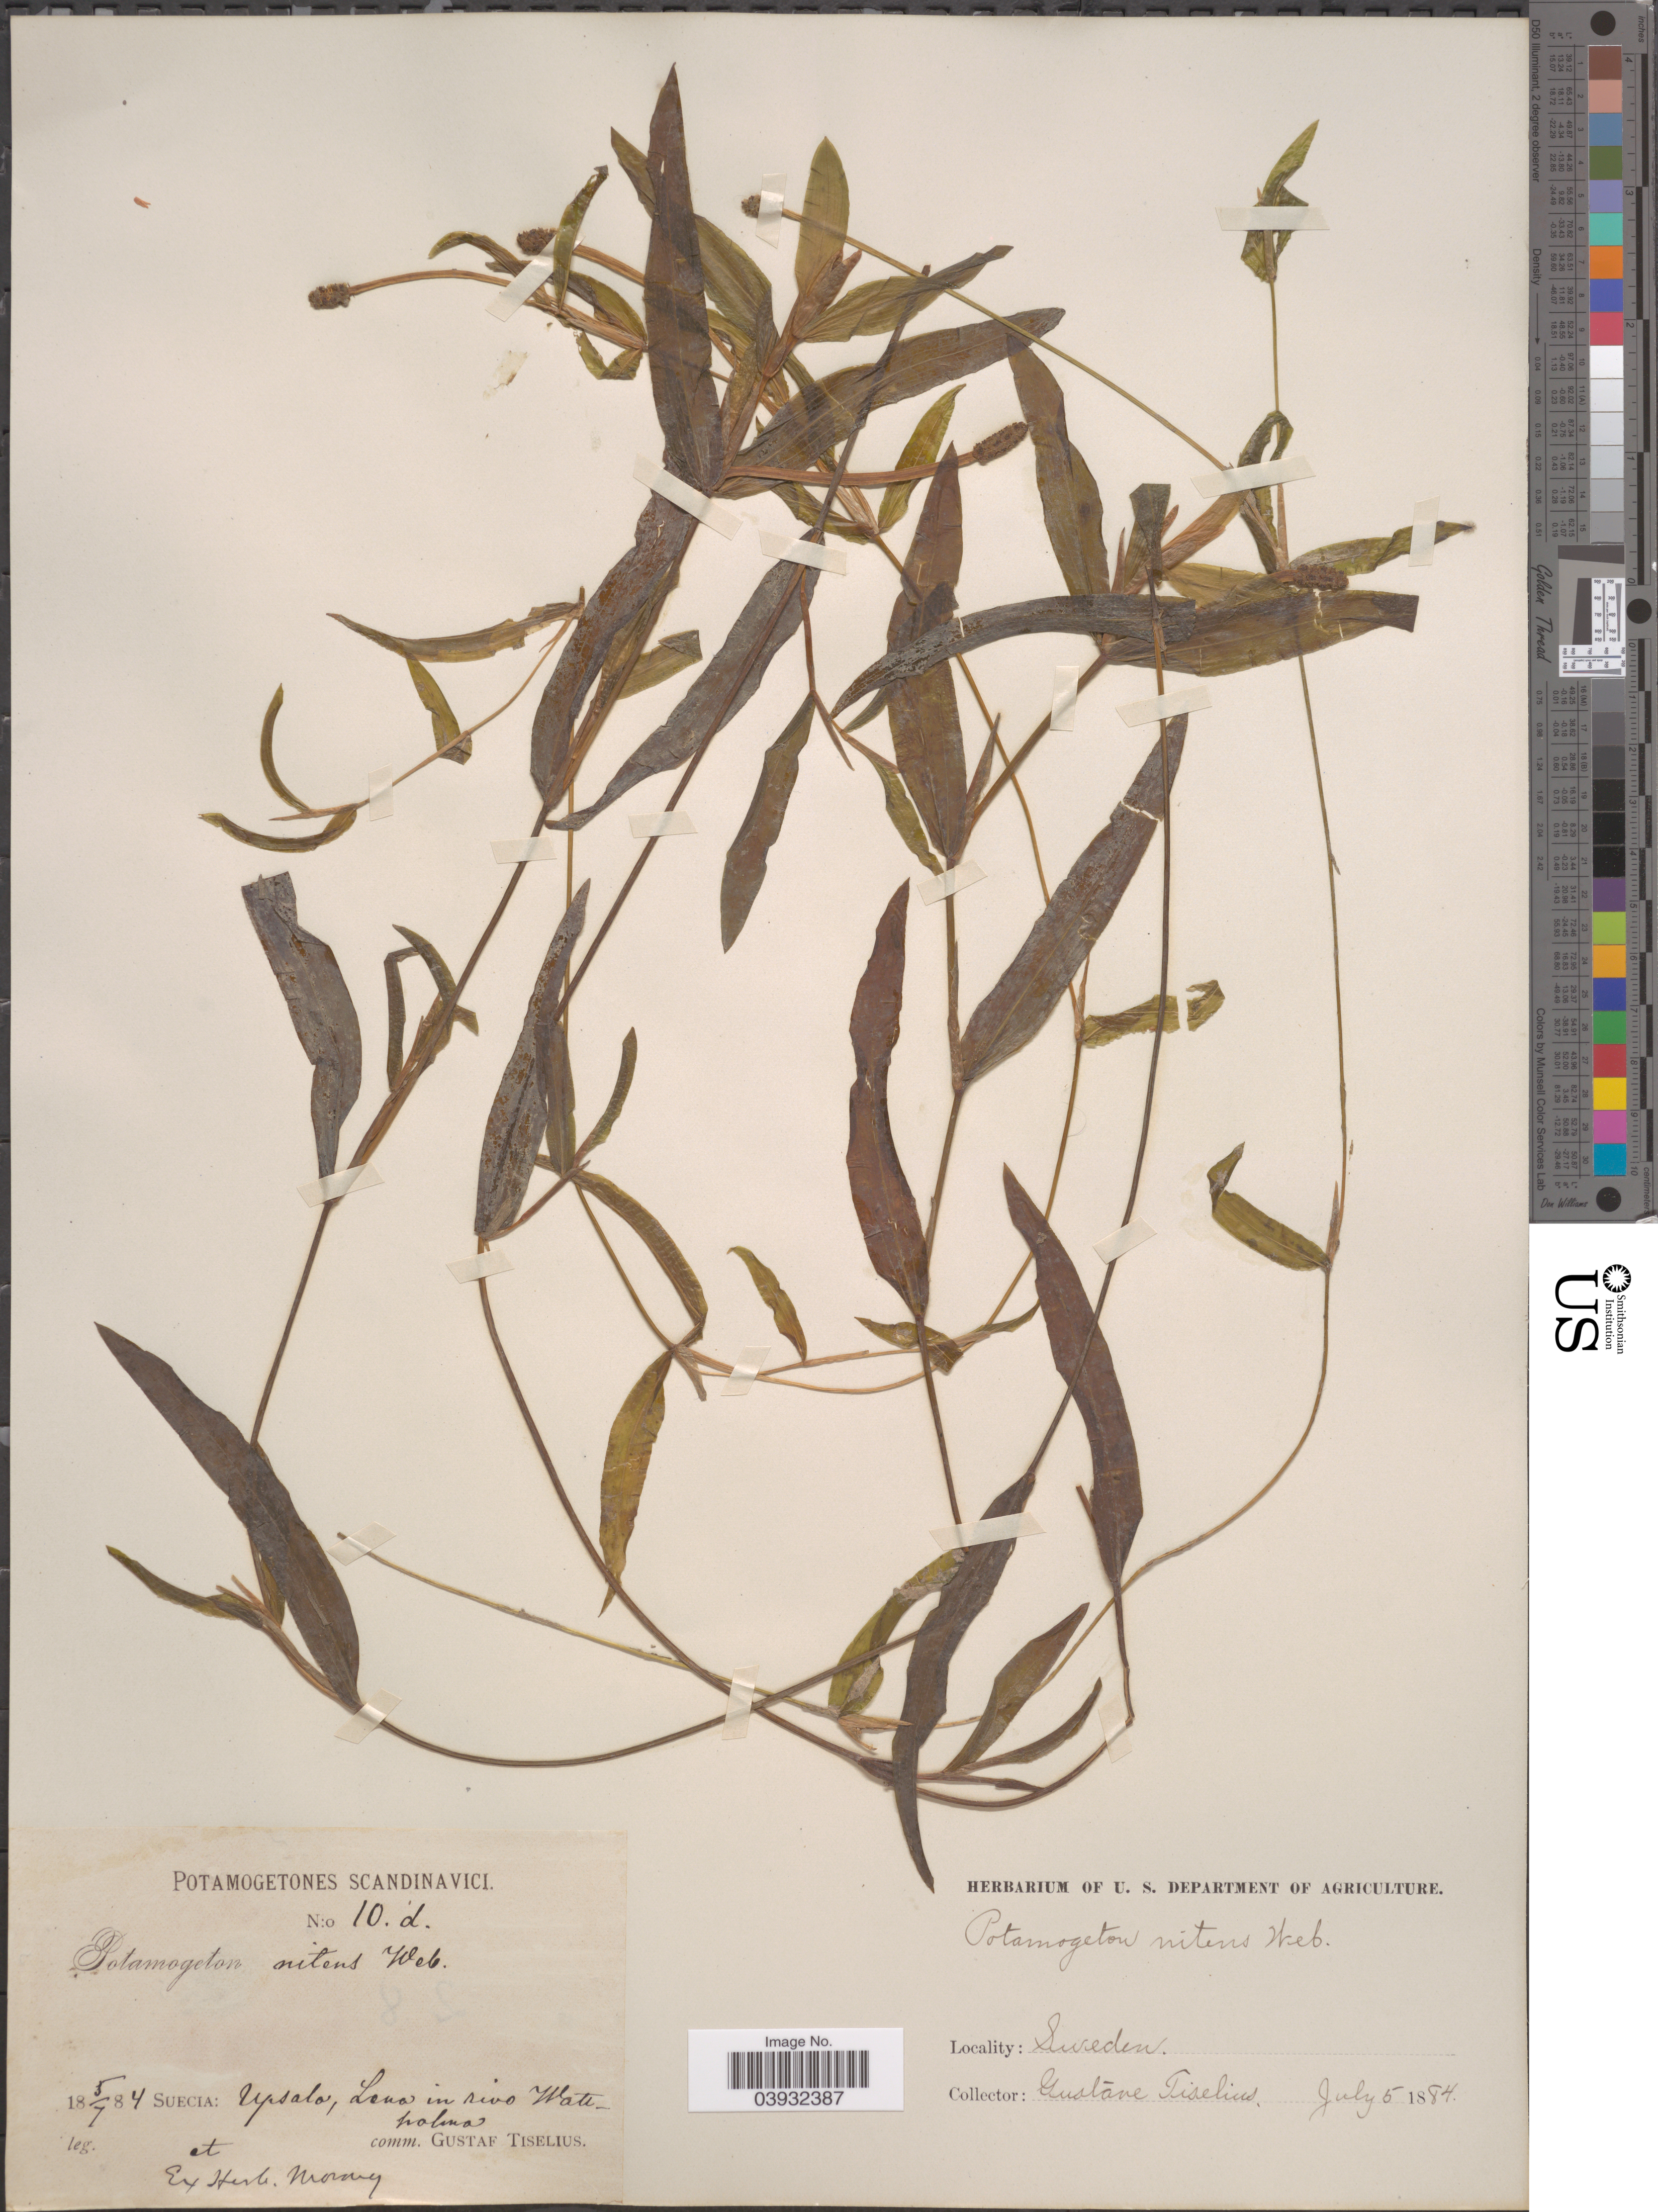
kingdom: Plantae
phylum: Tracheophyta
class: Liliopsida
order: Alismatales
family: Potamogetonaceae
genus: Potamogeton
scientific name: Potamogeton nitens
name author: Willd. ex Cham. & Schltdl.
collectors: G. Tiselius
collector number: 10 d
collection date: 1884-07-05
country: Sweden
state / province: Uppsala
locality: Suecia: Upsala, Lana in rivo Watt-holma.